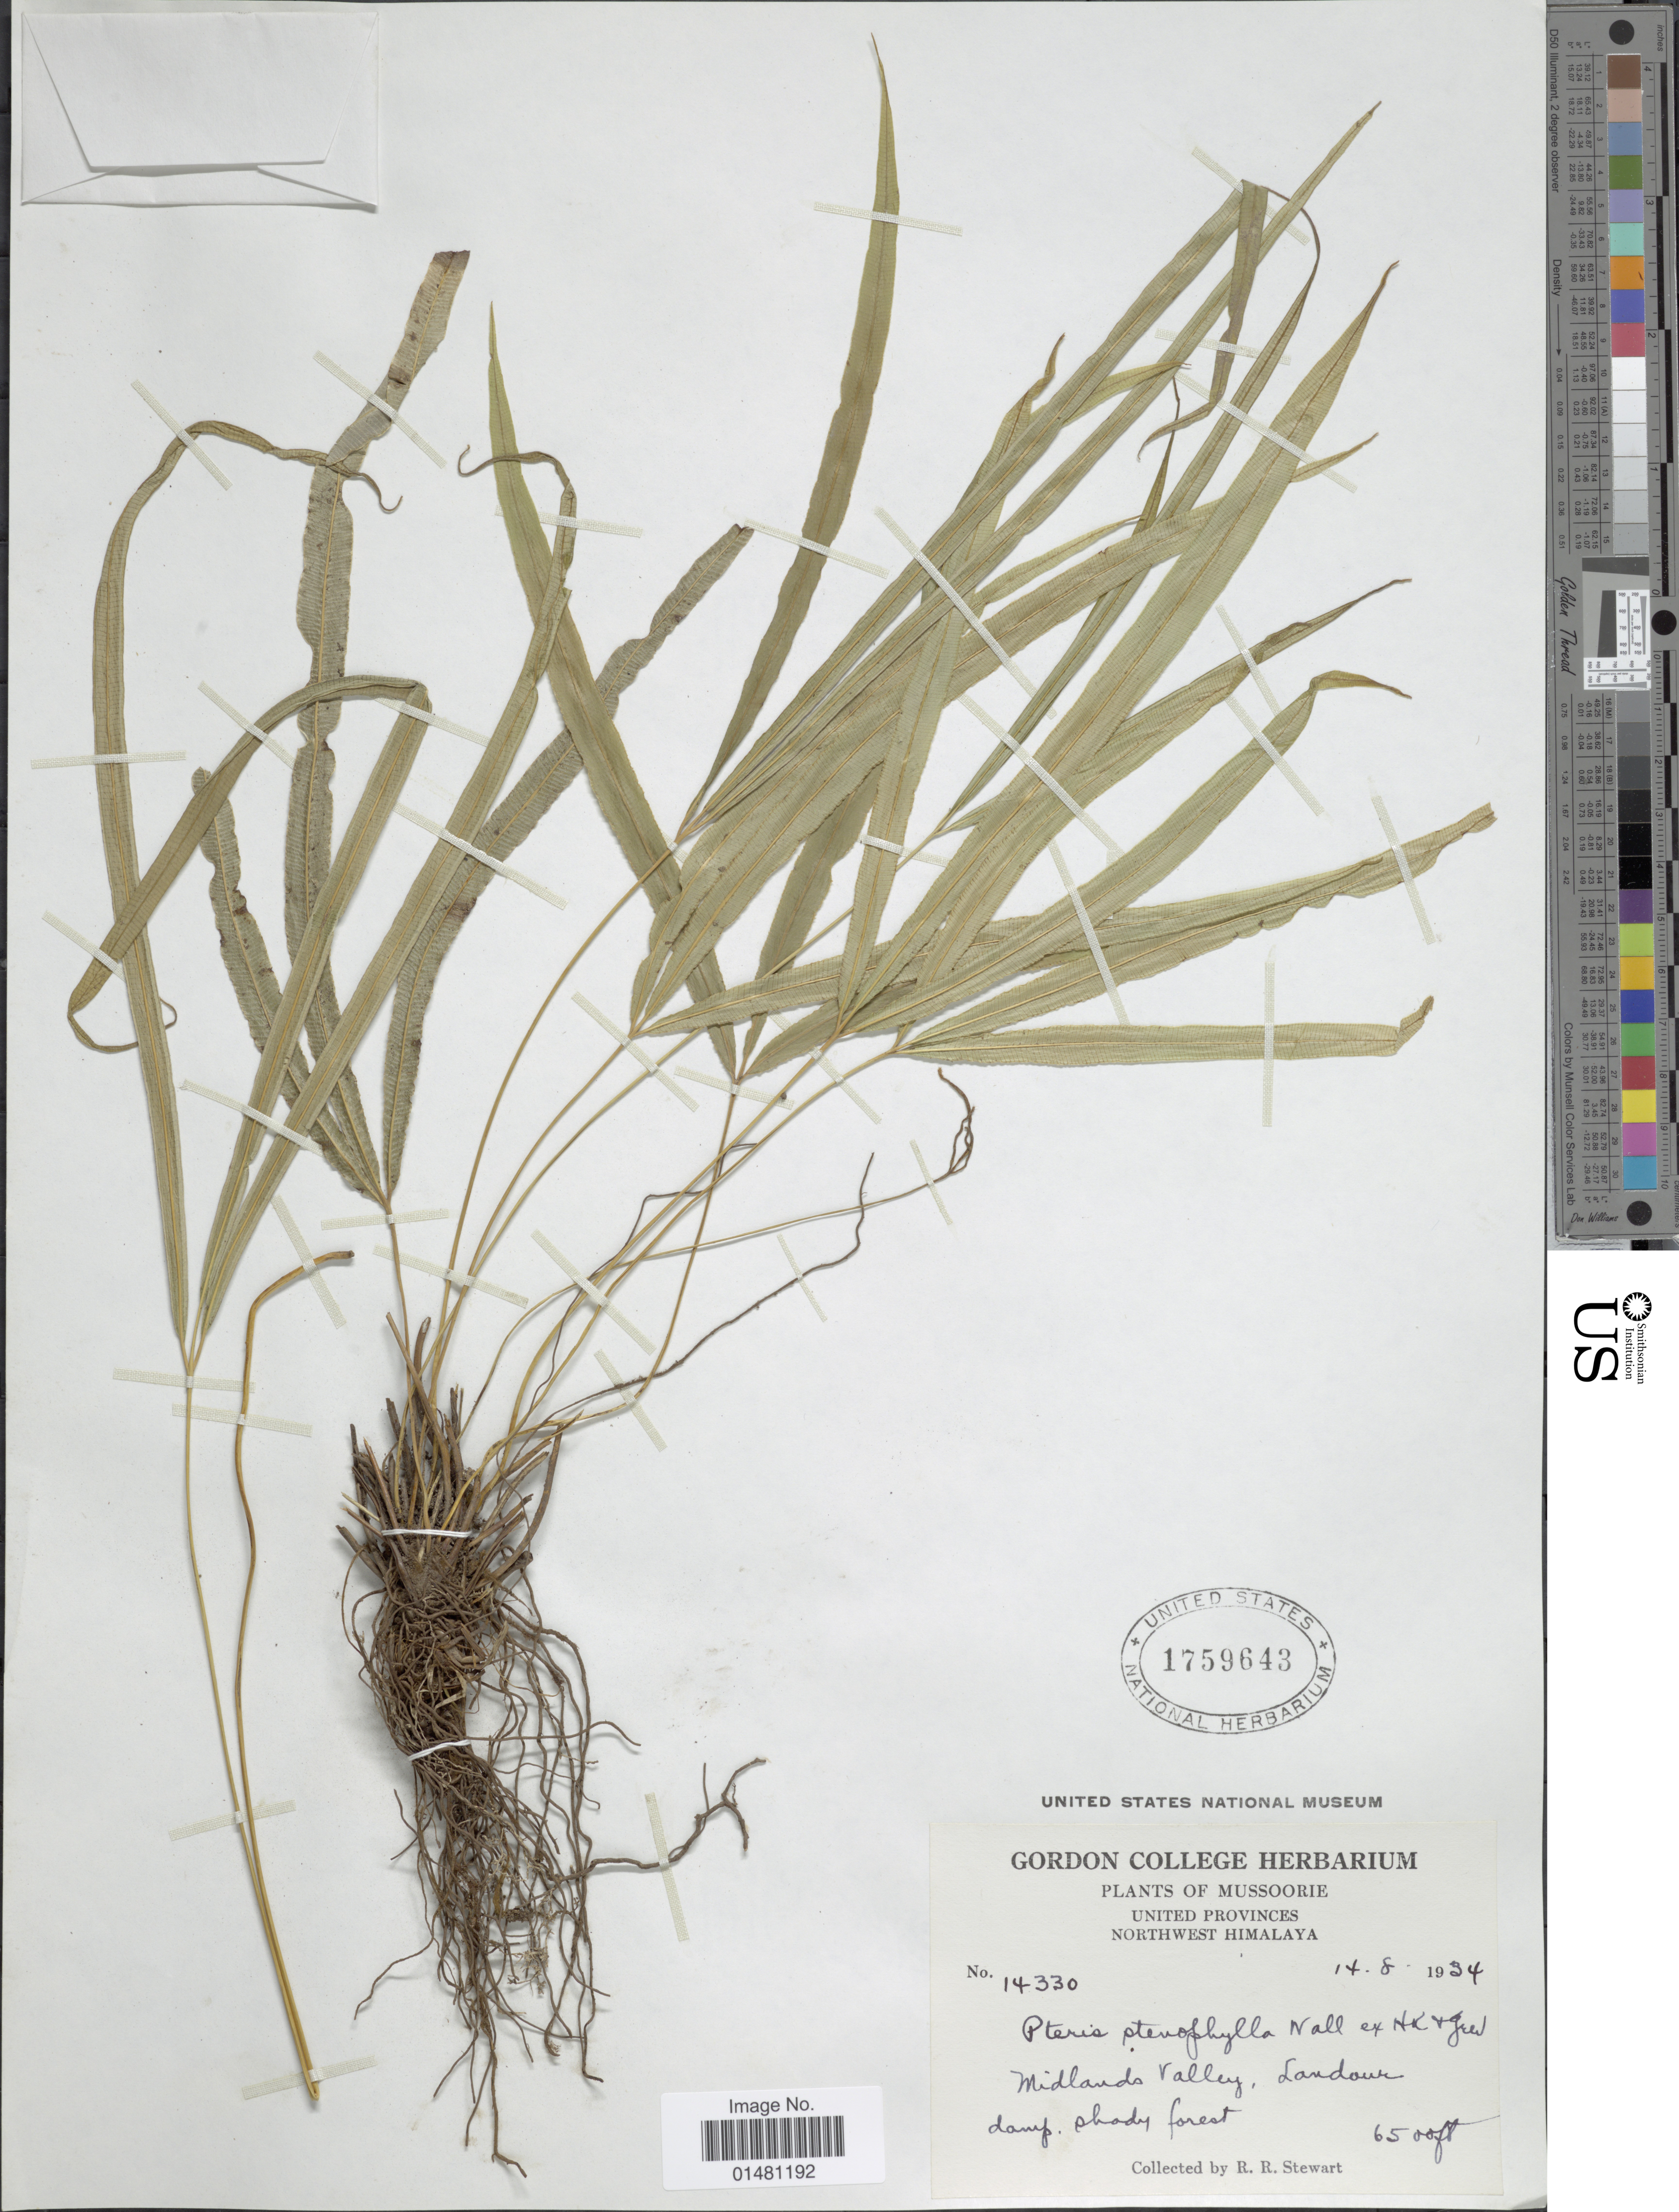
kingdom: Plantae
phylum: Tracheophyta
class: Polypodiopsida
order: Polypodiales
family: Pteridaceae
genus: Pteris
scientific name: Pteris stenophylla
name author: Wall. ex Hook. & Grev.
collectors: R. R. Stewart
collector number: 14330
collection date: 1934-08-14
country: India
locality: Mussoorie, United Provinces, Northwest Himalaya, Midlands Valley, Landour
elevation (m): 1981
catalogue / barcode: US 1759643